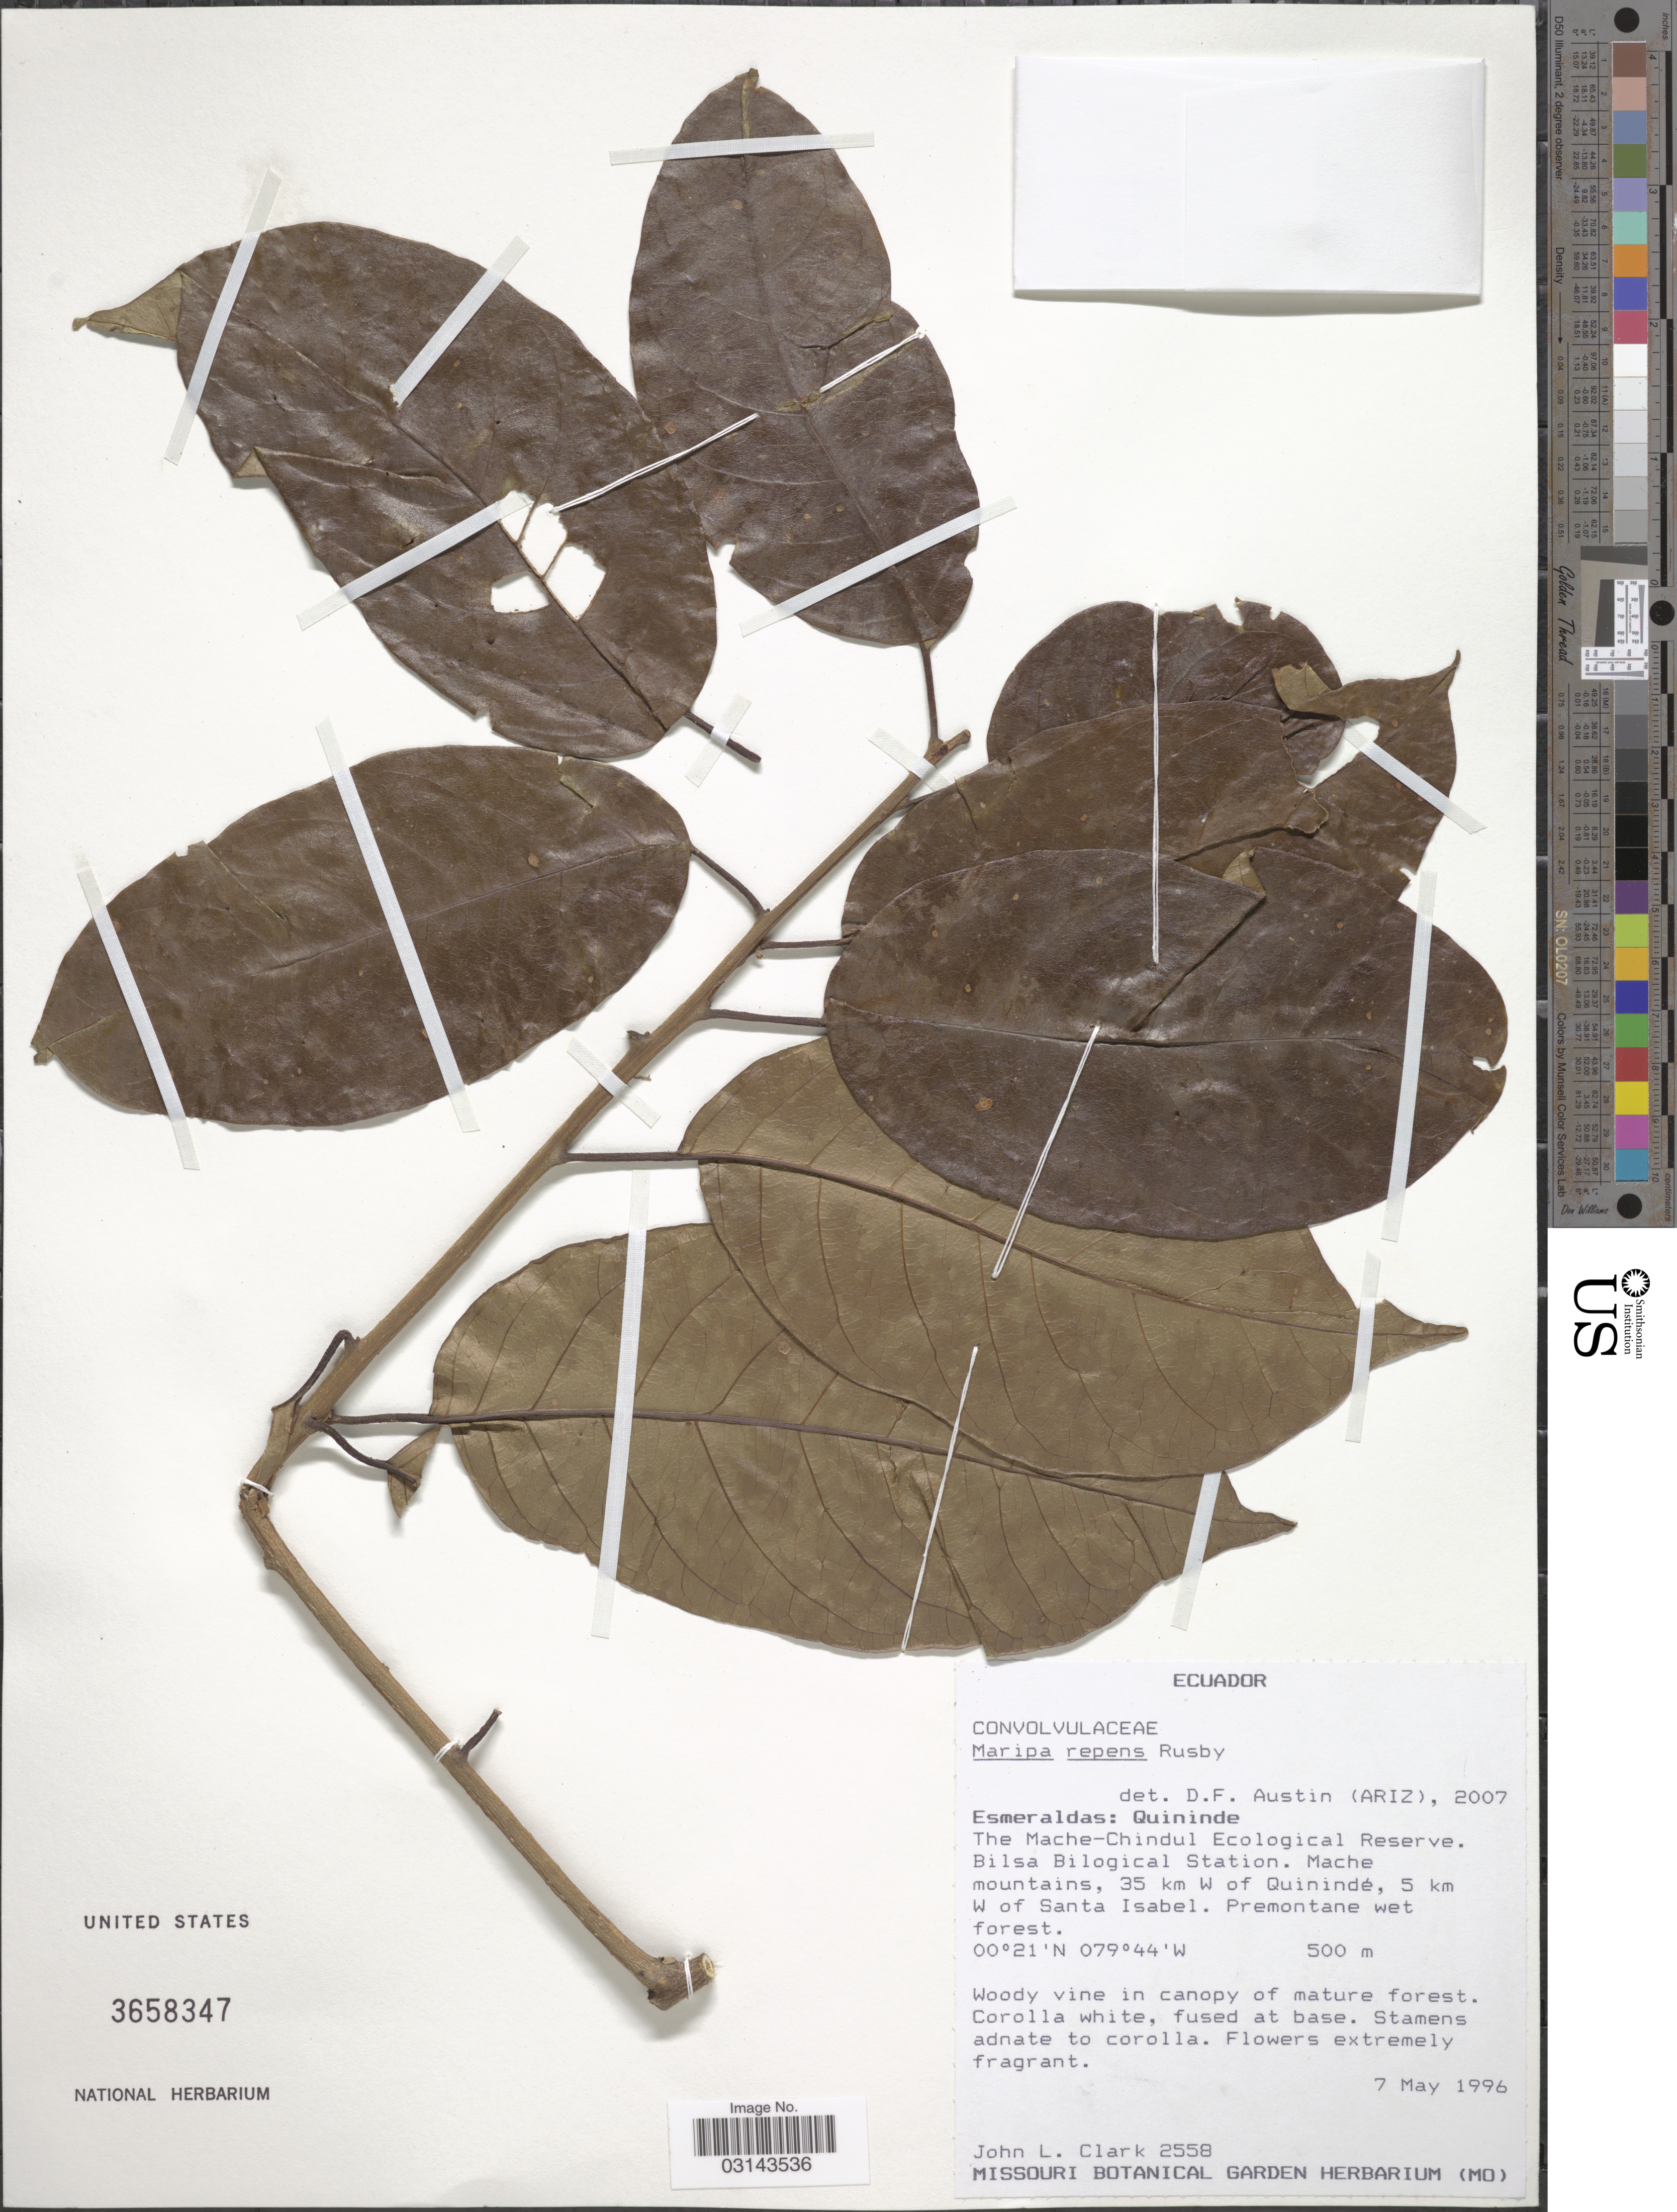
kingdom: Plantae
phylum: Tracheophyta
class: Magnoliopsida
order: Solanales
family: Convolvulaceae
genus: Maripa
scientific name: Maripa repens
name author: Rusby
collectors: J. L. Clark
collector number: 2558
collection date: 1996-05-07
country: Ecuador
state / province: Esmeraldas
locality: Quininde. The Mache-Chindul Ecological Reserve. Bilsa Biological Station. Mache mountains, 35 km W of Quinindé, 5 km W of Santa Isabel. Premontane wet forest.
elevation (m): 500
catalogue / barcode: US 3658347